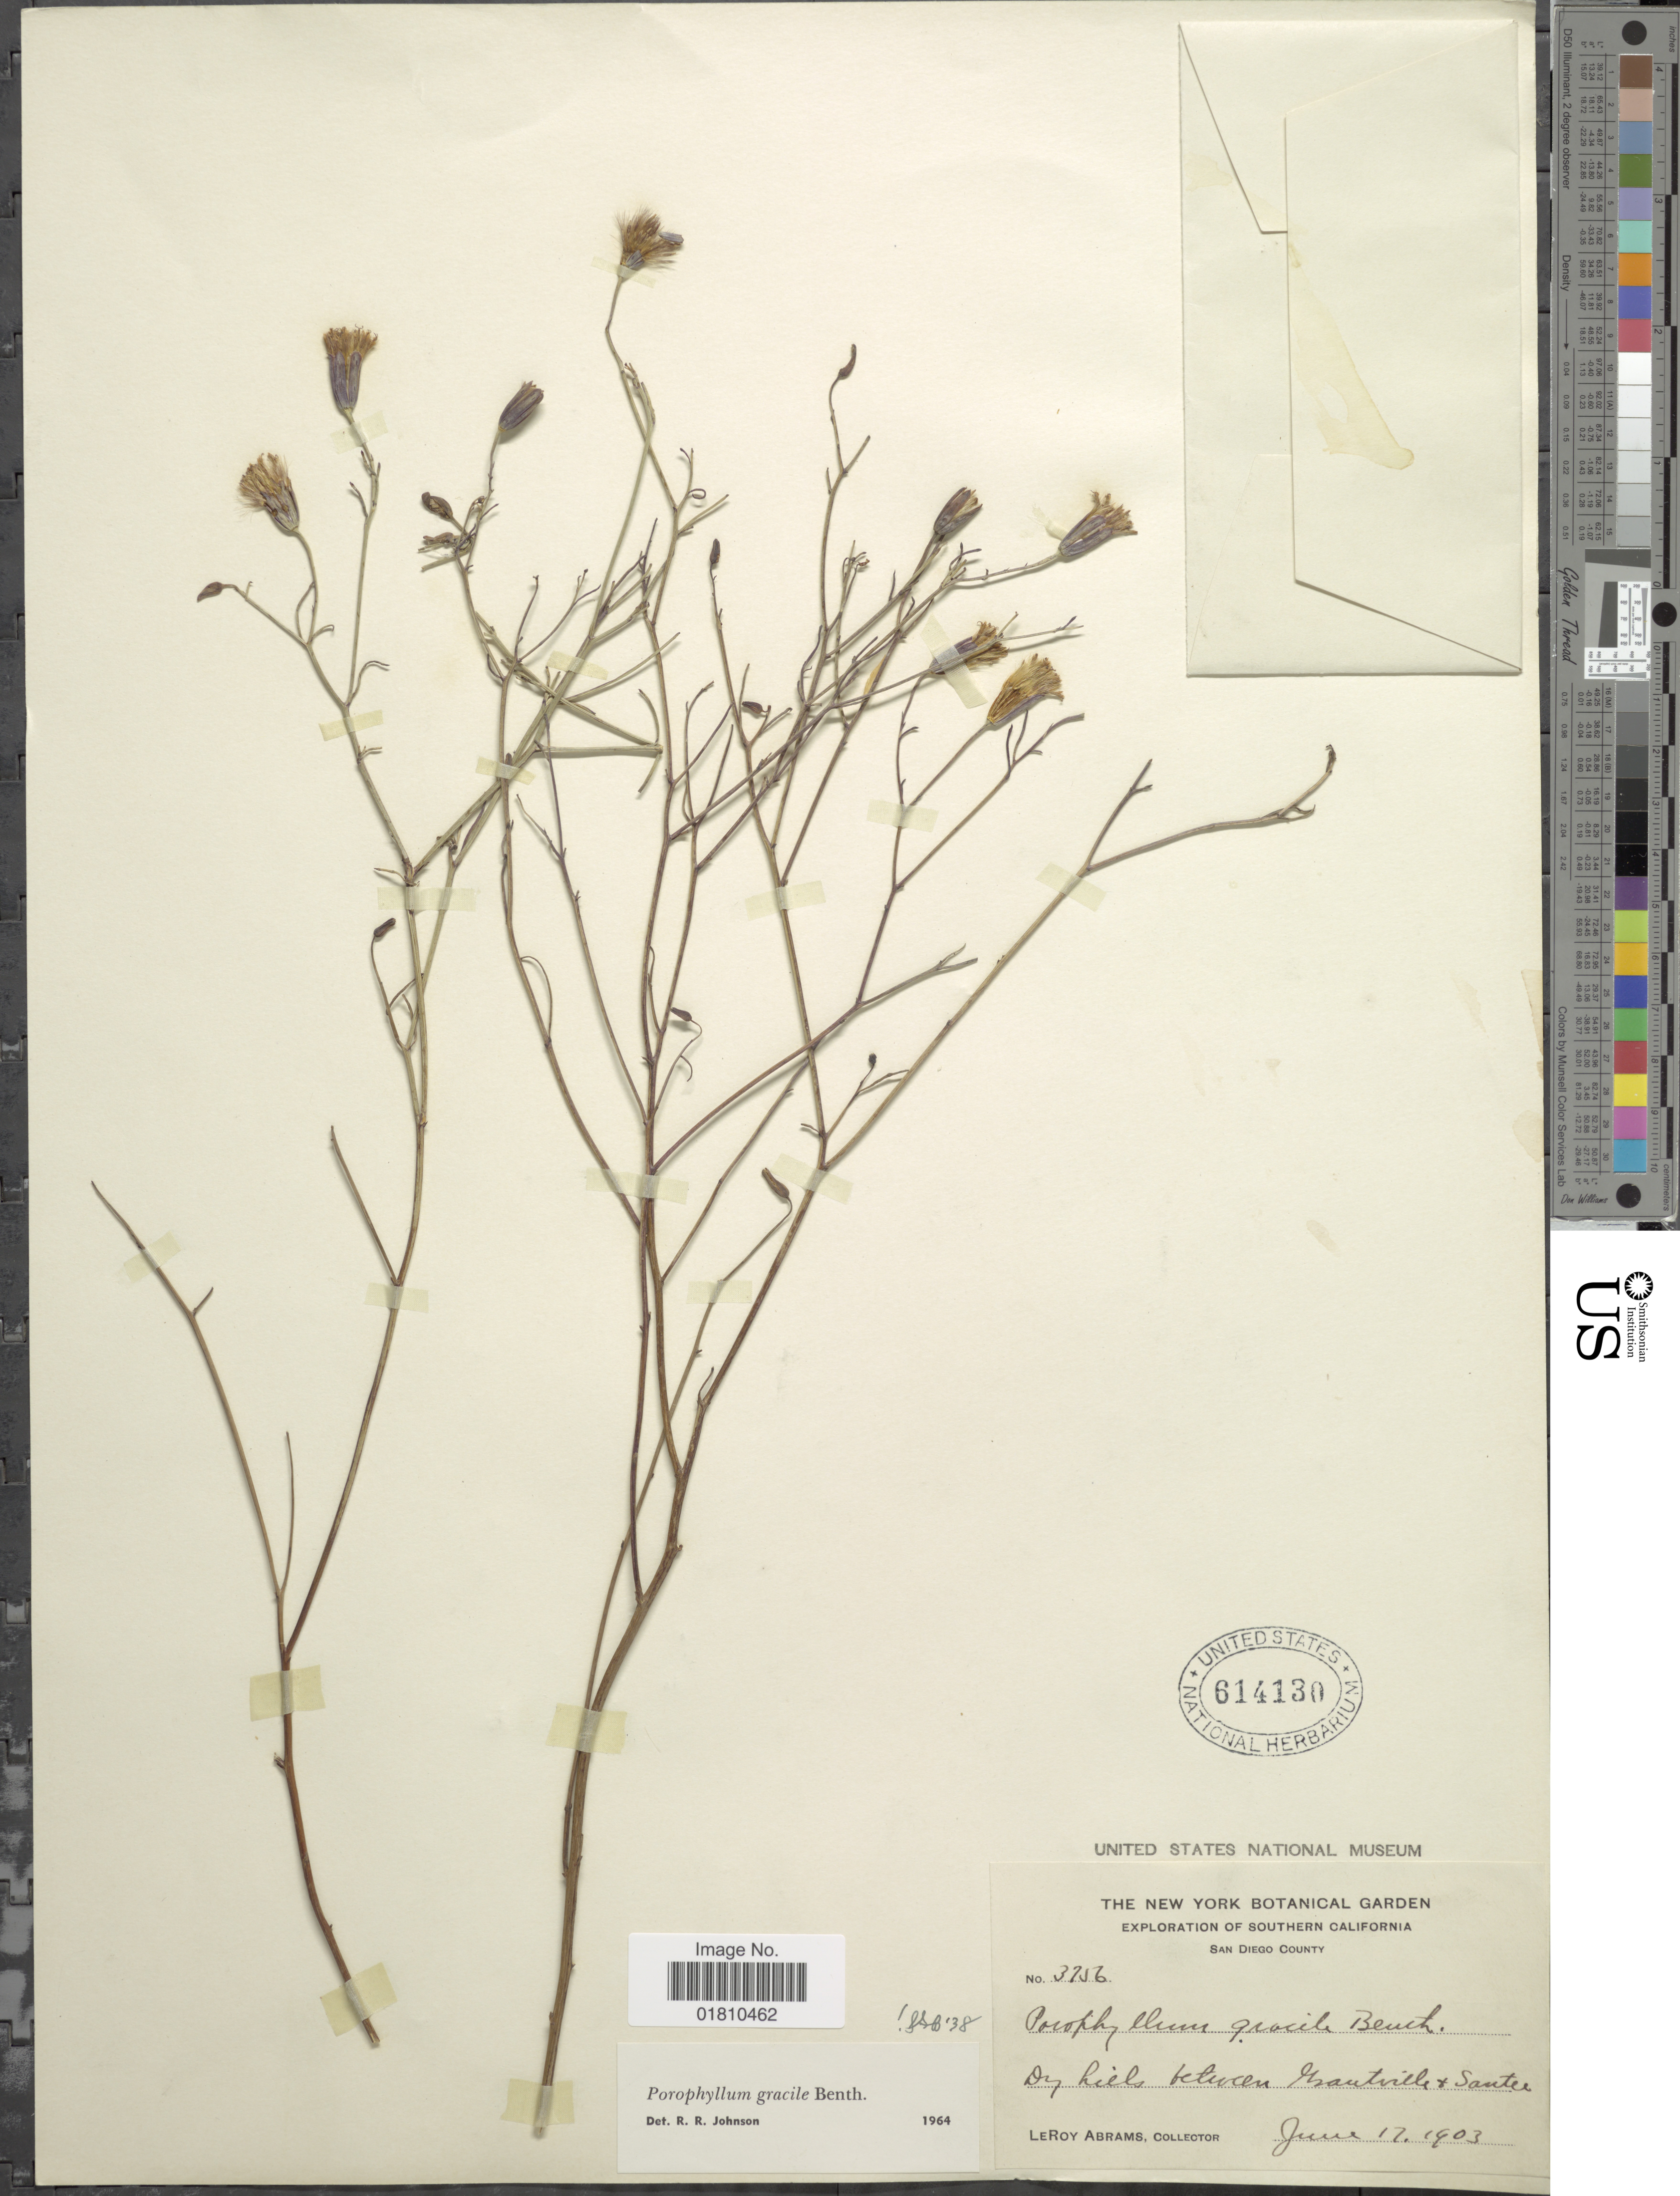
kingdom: Plantae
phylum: Tracheophyta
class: Magnoliopsida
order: Asterales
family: Asteraceae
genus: Porophyllum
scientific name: Porophyllum gracile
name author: Benth.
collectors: L. Abrams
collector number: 3756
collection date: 1903-06-17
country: United States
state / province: California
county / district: San Diego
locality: Southern California, San Diego County, dry hills between Grantville and Santee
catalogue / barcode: US 614130